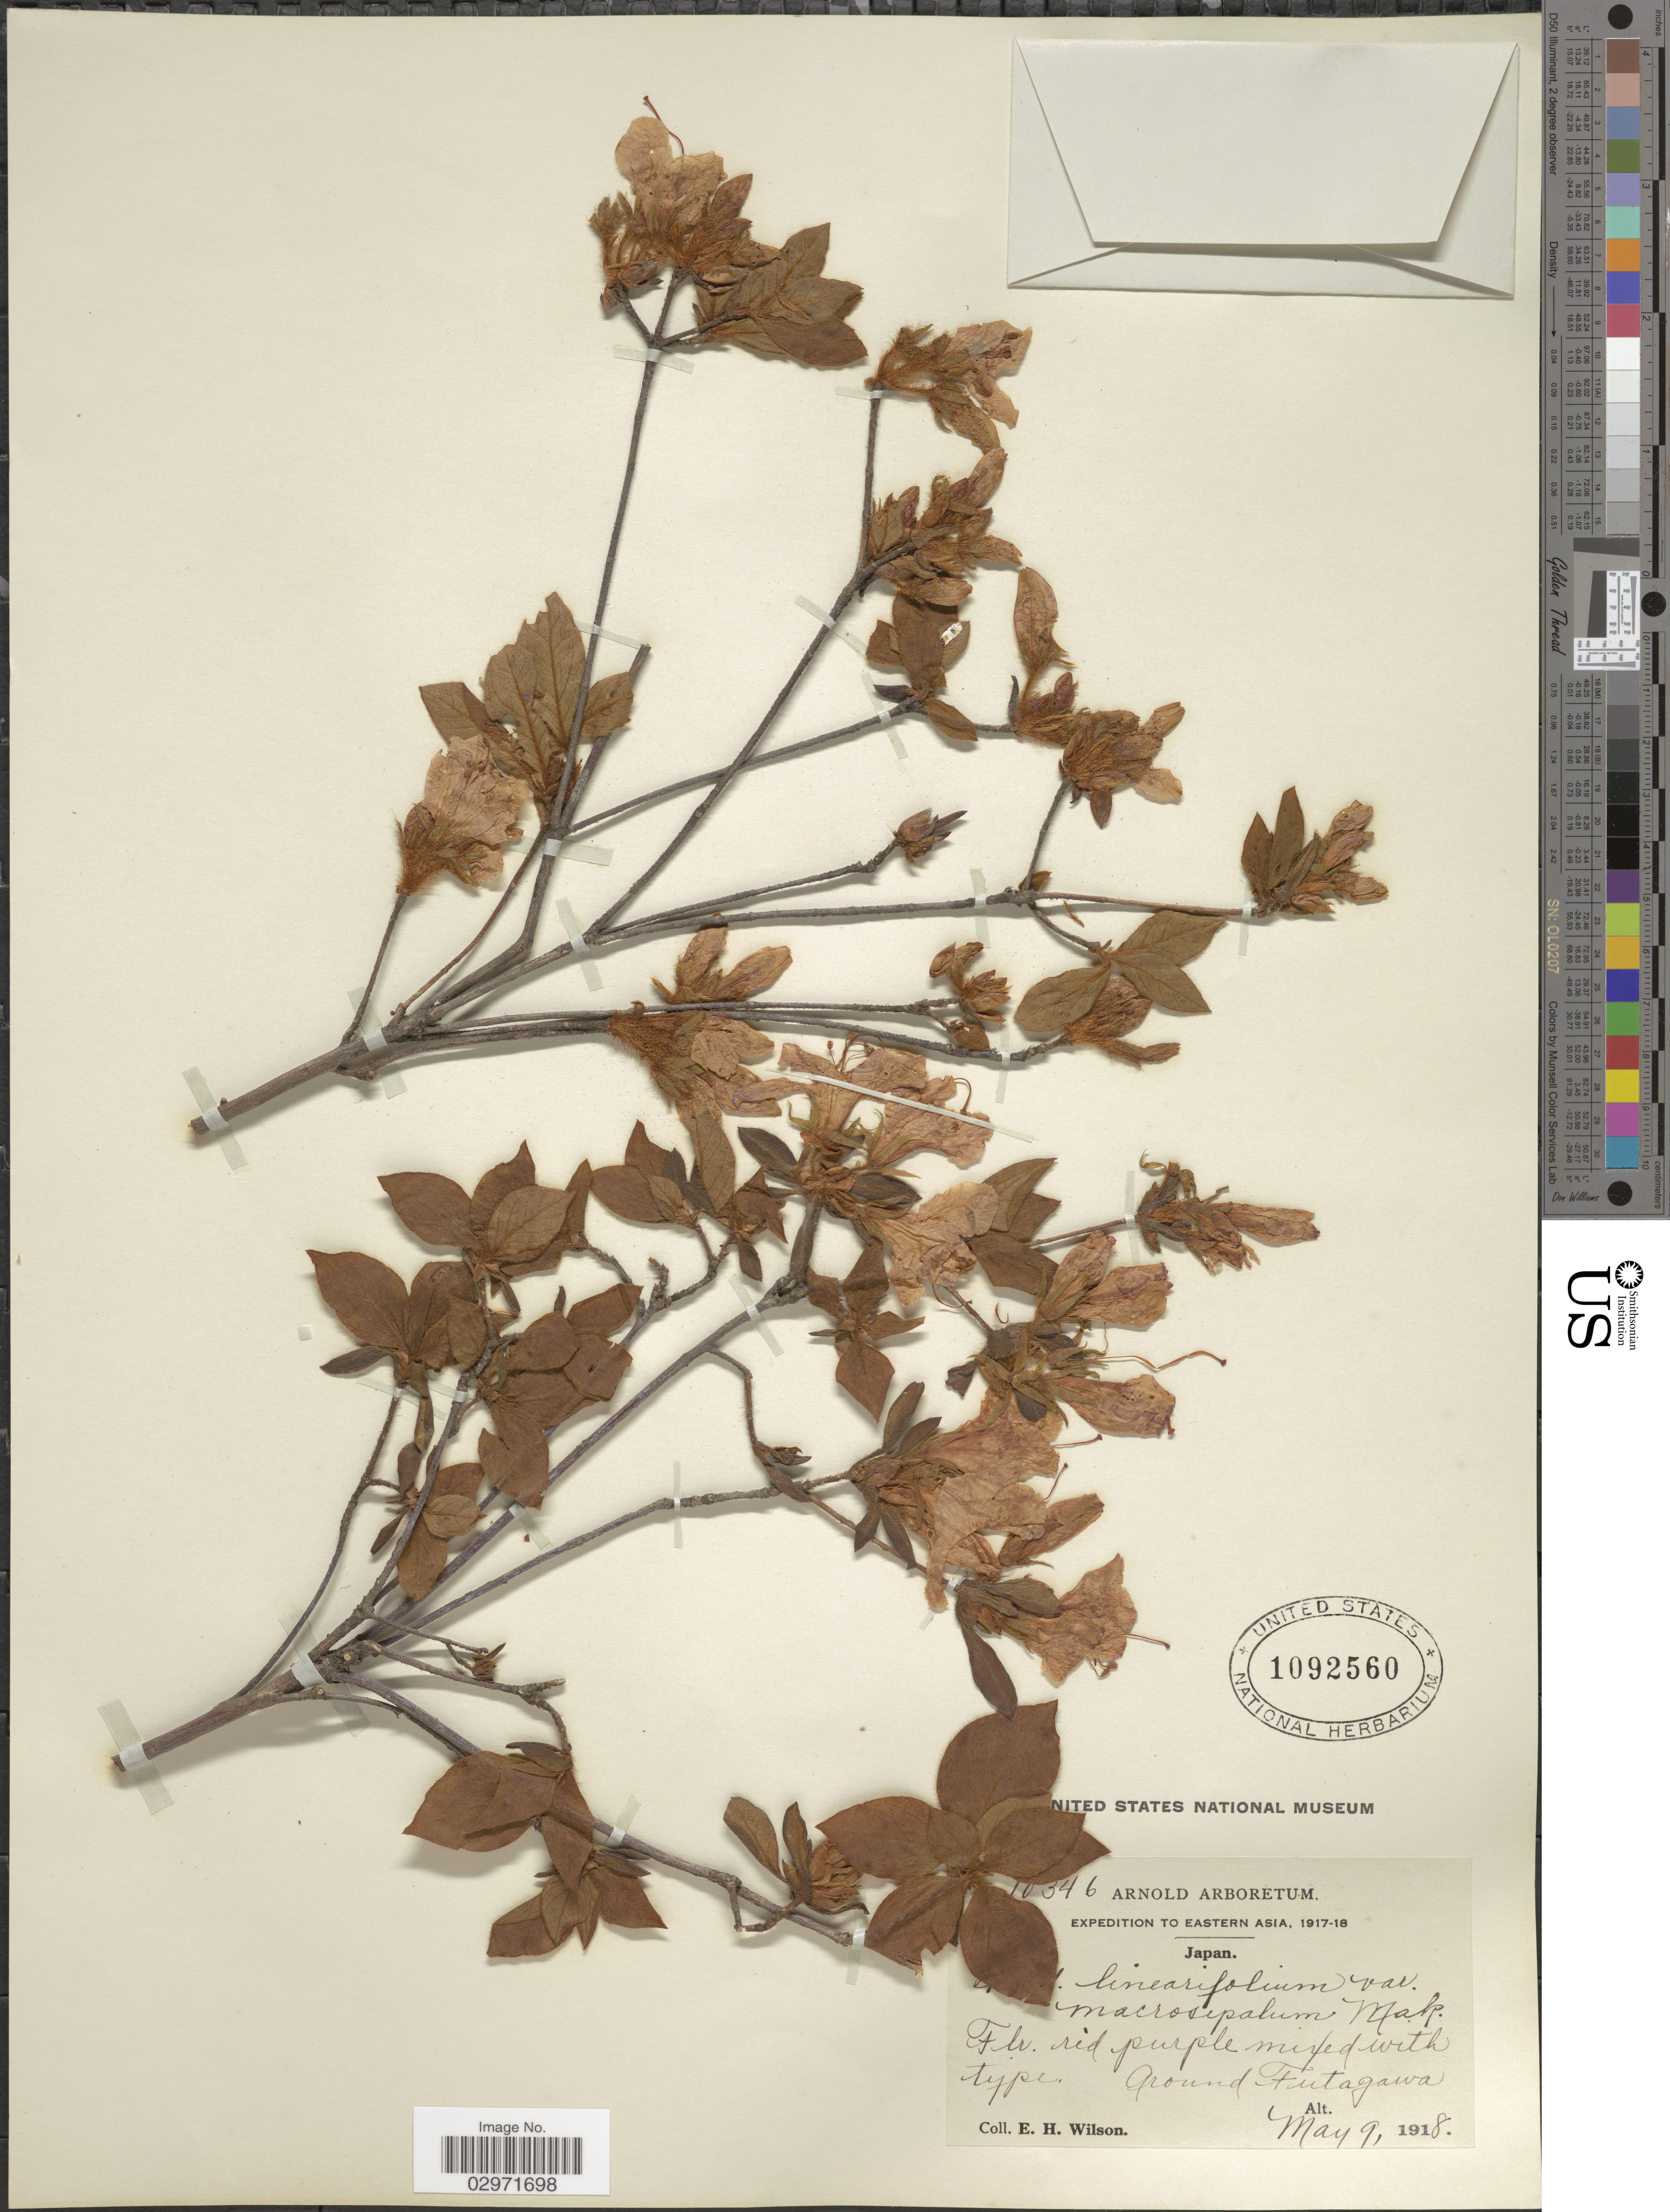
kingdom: Plantae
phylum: Tracheophyta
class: Magnoliopsida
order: Ericales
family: Ericaceae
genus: Rhododendron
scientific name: Rhododendron linearifolium var. macrosepalum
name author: (Maxim.) Makino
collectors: E. Wilson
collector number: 10346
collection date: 1918-05-09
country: Japan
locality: Eastern Asia. Around Futagawa.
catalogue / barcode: US 1092560